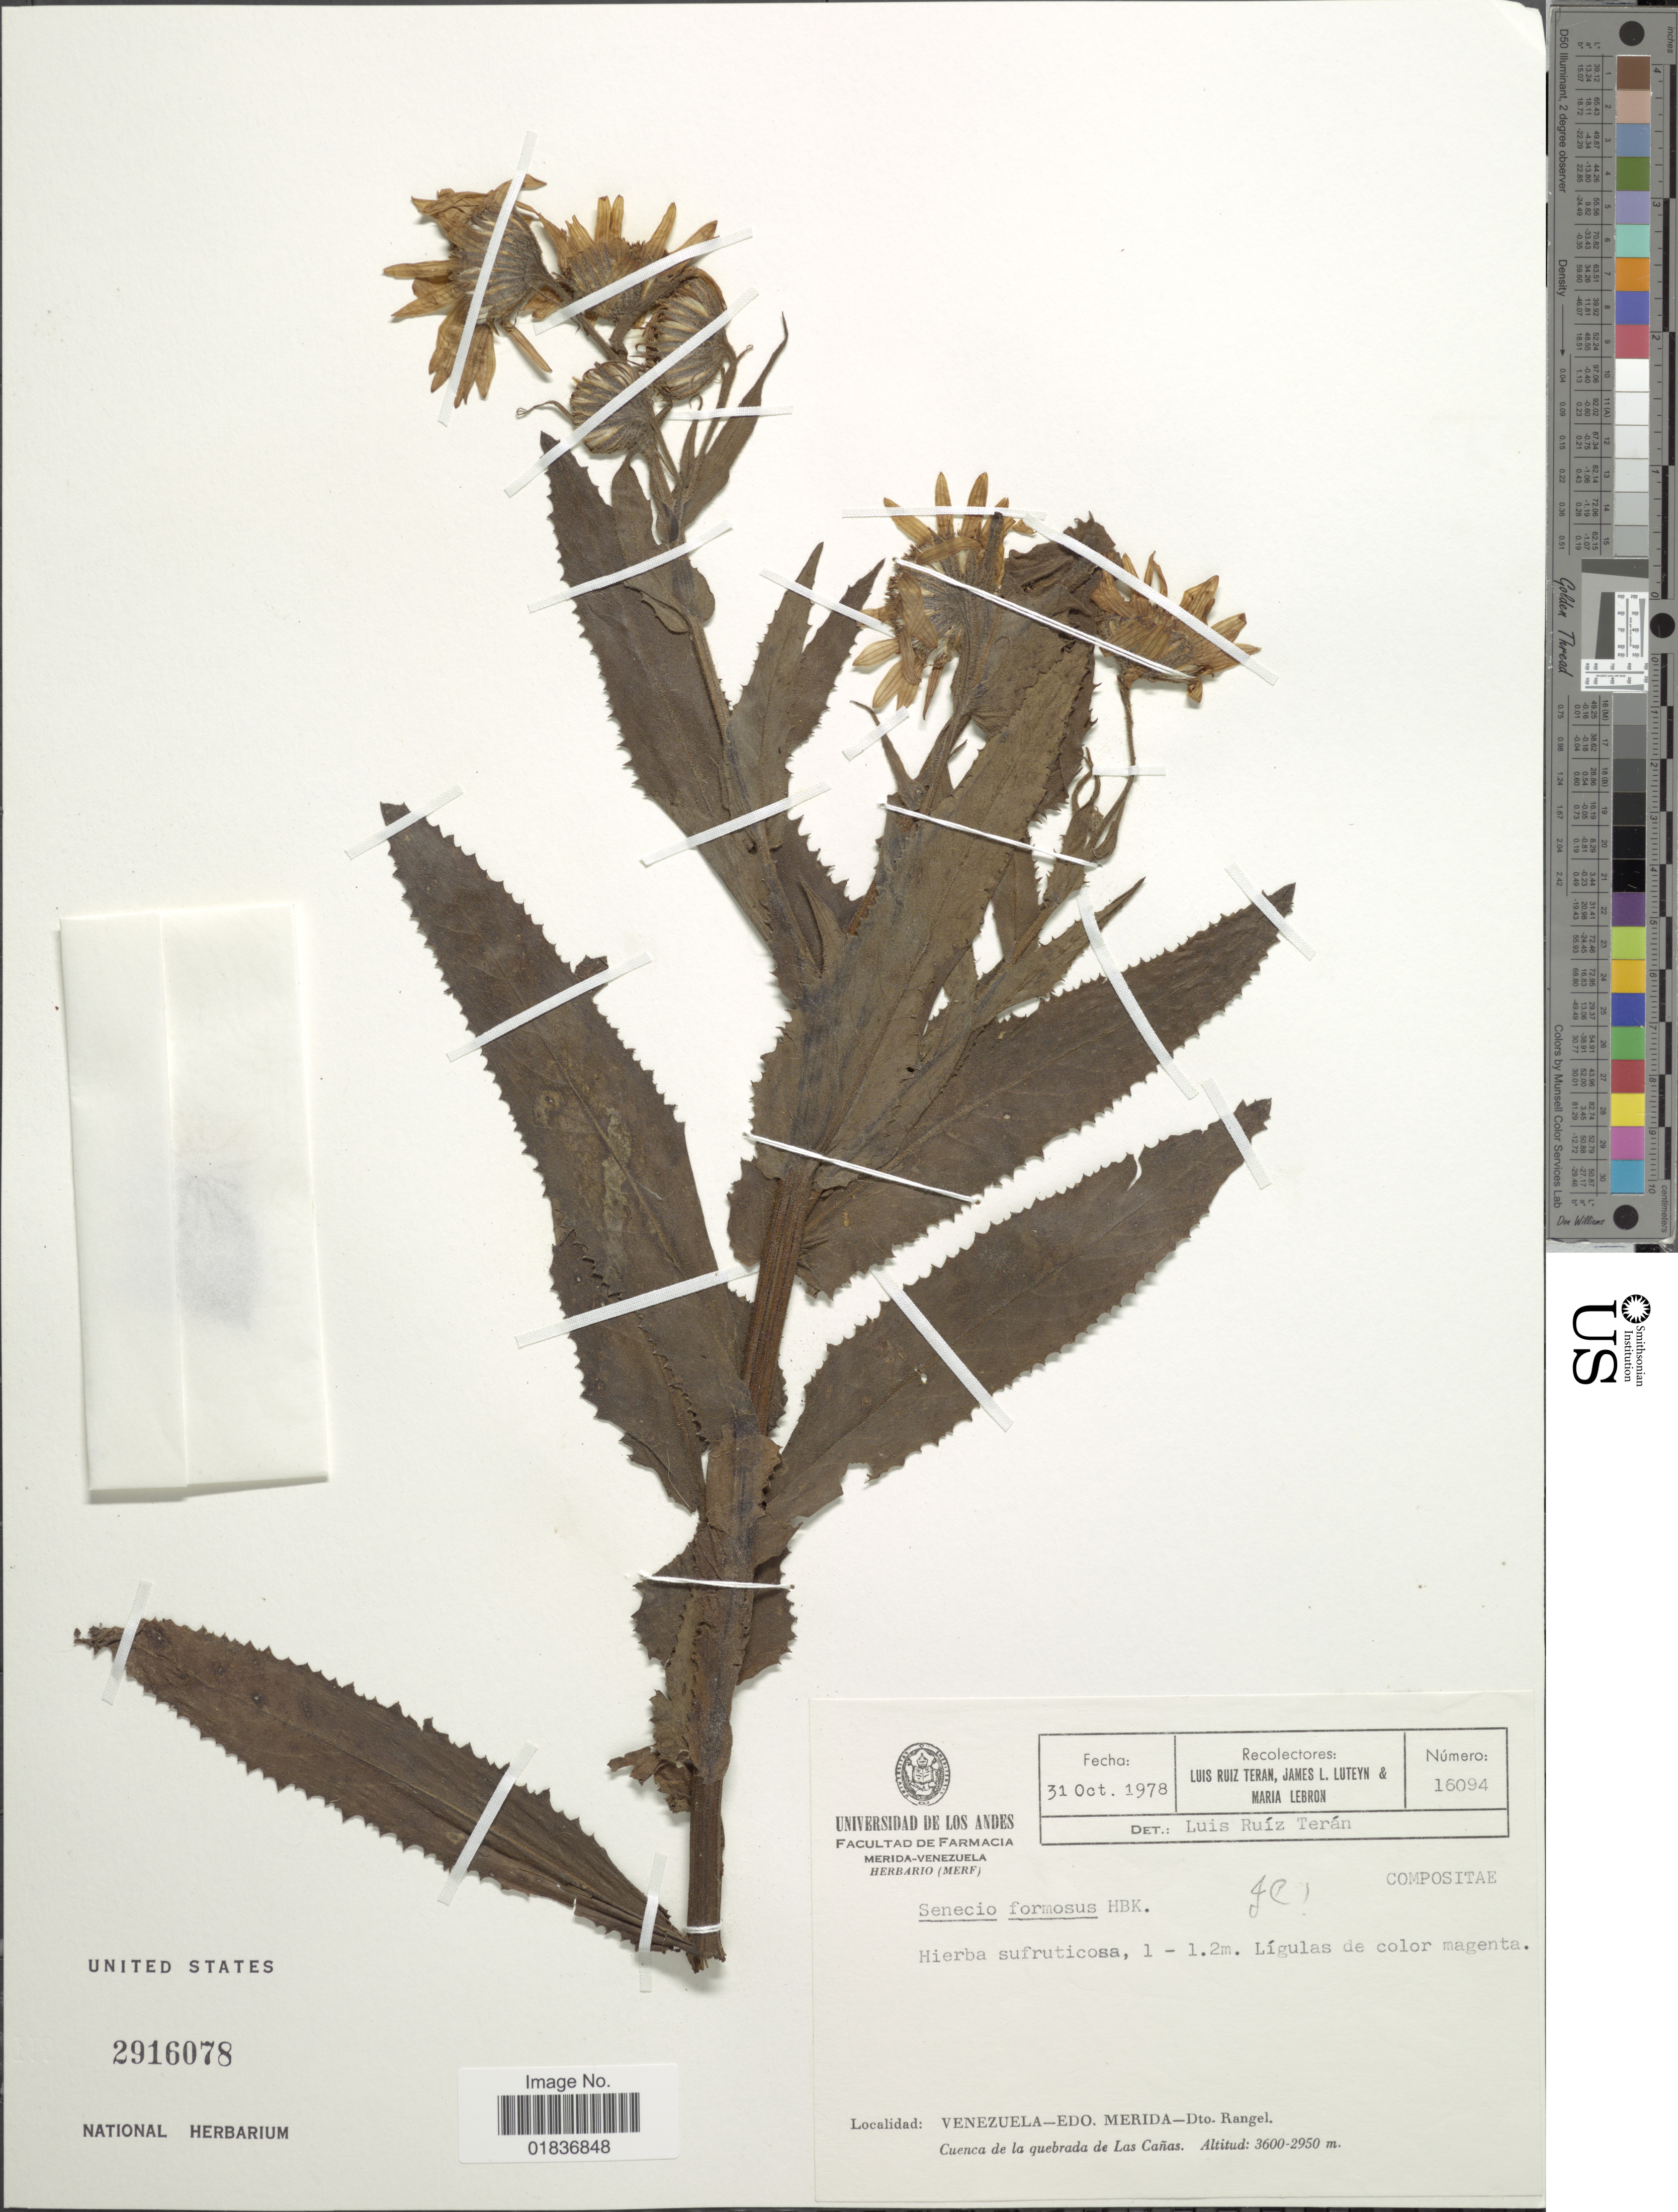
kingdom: Plantae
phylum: Tracheophyta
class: Magnoliopsida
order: Asterales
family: Asteraceae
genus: Senecio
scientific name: Senecio wedglacialis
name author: Cuatrec.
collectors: L. E. Ruíz-Terán, J. L. Luteyn & M. L. Lebrón-Luteyn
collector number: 16094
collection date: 1978-10-31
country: Venezuela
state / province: Mérida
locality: Edo. Merida-Dto. Rangel. Cuenca de la quebrada de Las Cañas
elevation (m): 2950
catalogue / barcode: US 2916078